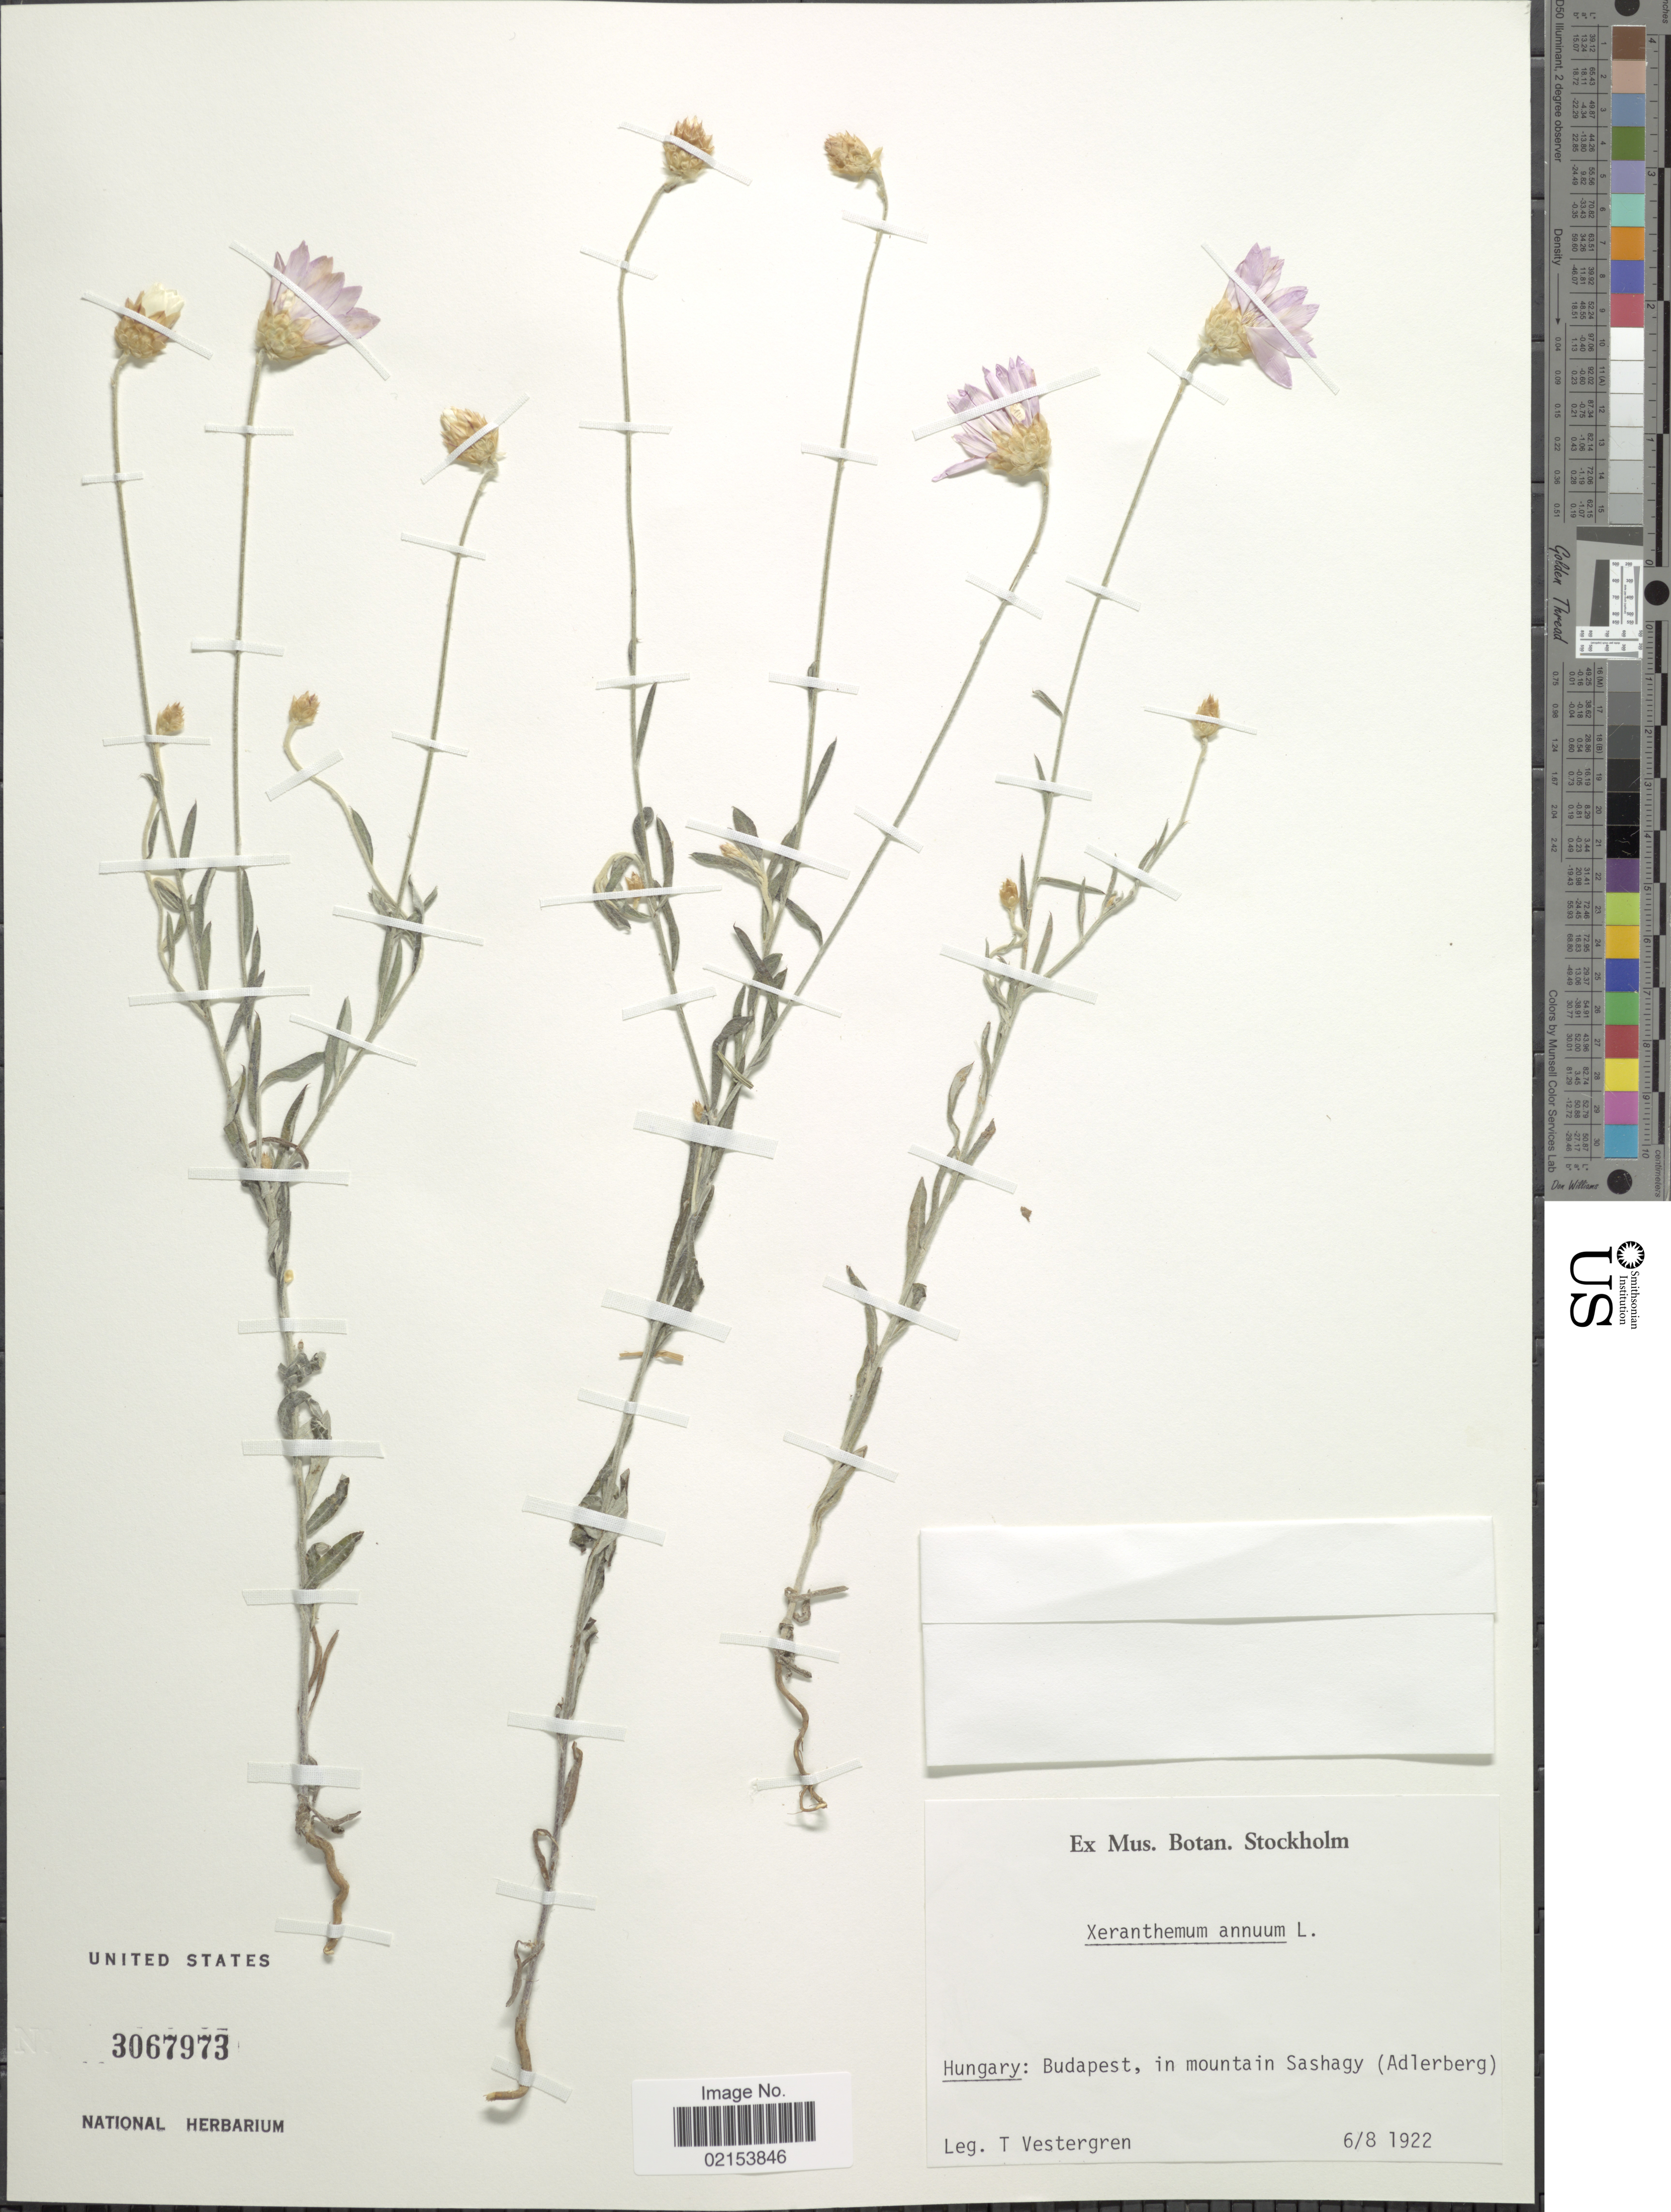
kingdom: Plantae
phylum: Tracheophyta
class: Magnoliopsida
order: Asterales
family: Asteraceae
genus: Xeranthemum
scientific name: Xeranthemum annuum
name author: L.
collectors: T. Vestergren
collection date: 1922-08-06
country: Hungary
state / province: Budapest, Capital District of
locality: In mountain Sashagy (Adlerberg)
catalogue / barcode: US 3067973